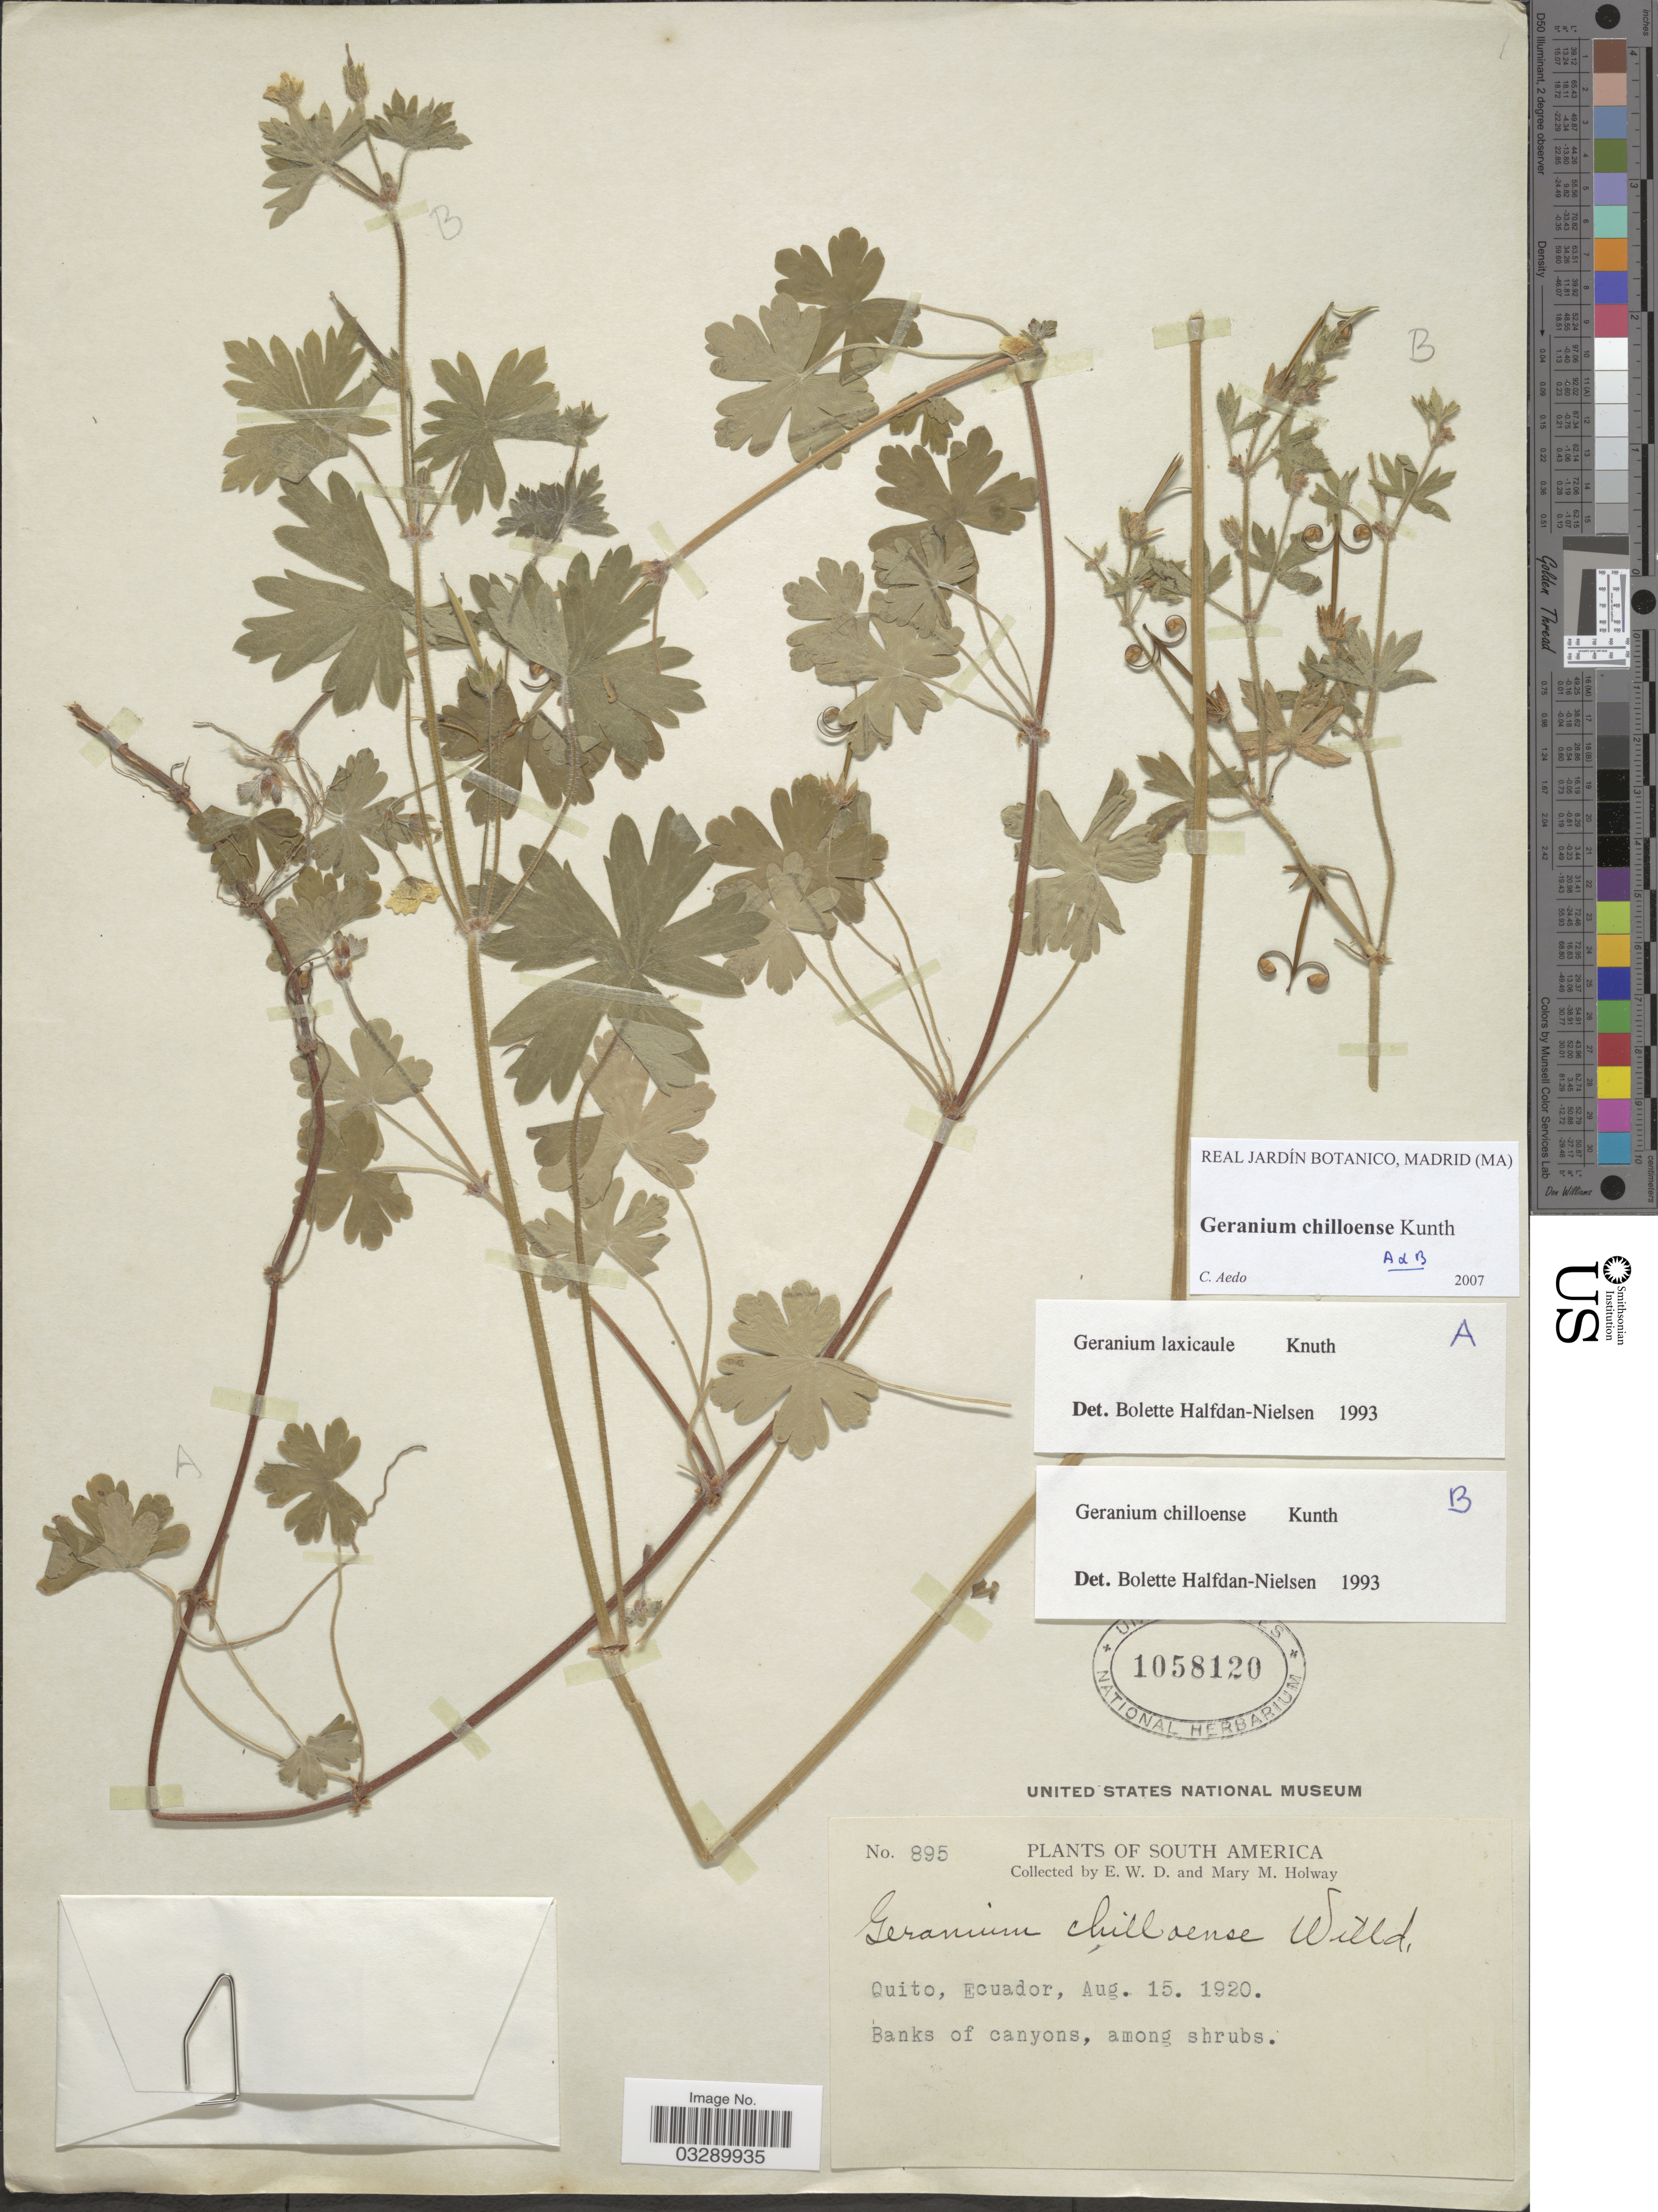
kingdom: Plantae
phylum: Tracheophyta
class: Magnoliopsida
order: Geraniales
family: Geraniaceae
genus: Geranium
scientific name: Geranium chilloense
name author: Kunth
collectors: E. W. D. Holway & M. M. Holway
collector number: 895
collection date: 1920-08-15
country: Ecuador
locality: Quito. Banks of canyons.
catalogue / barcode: US 1058120